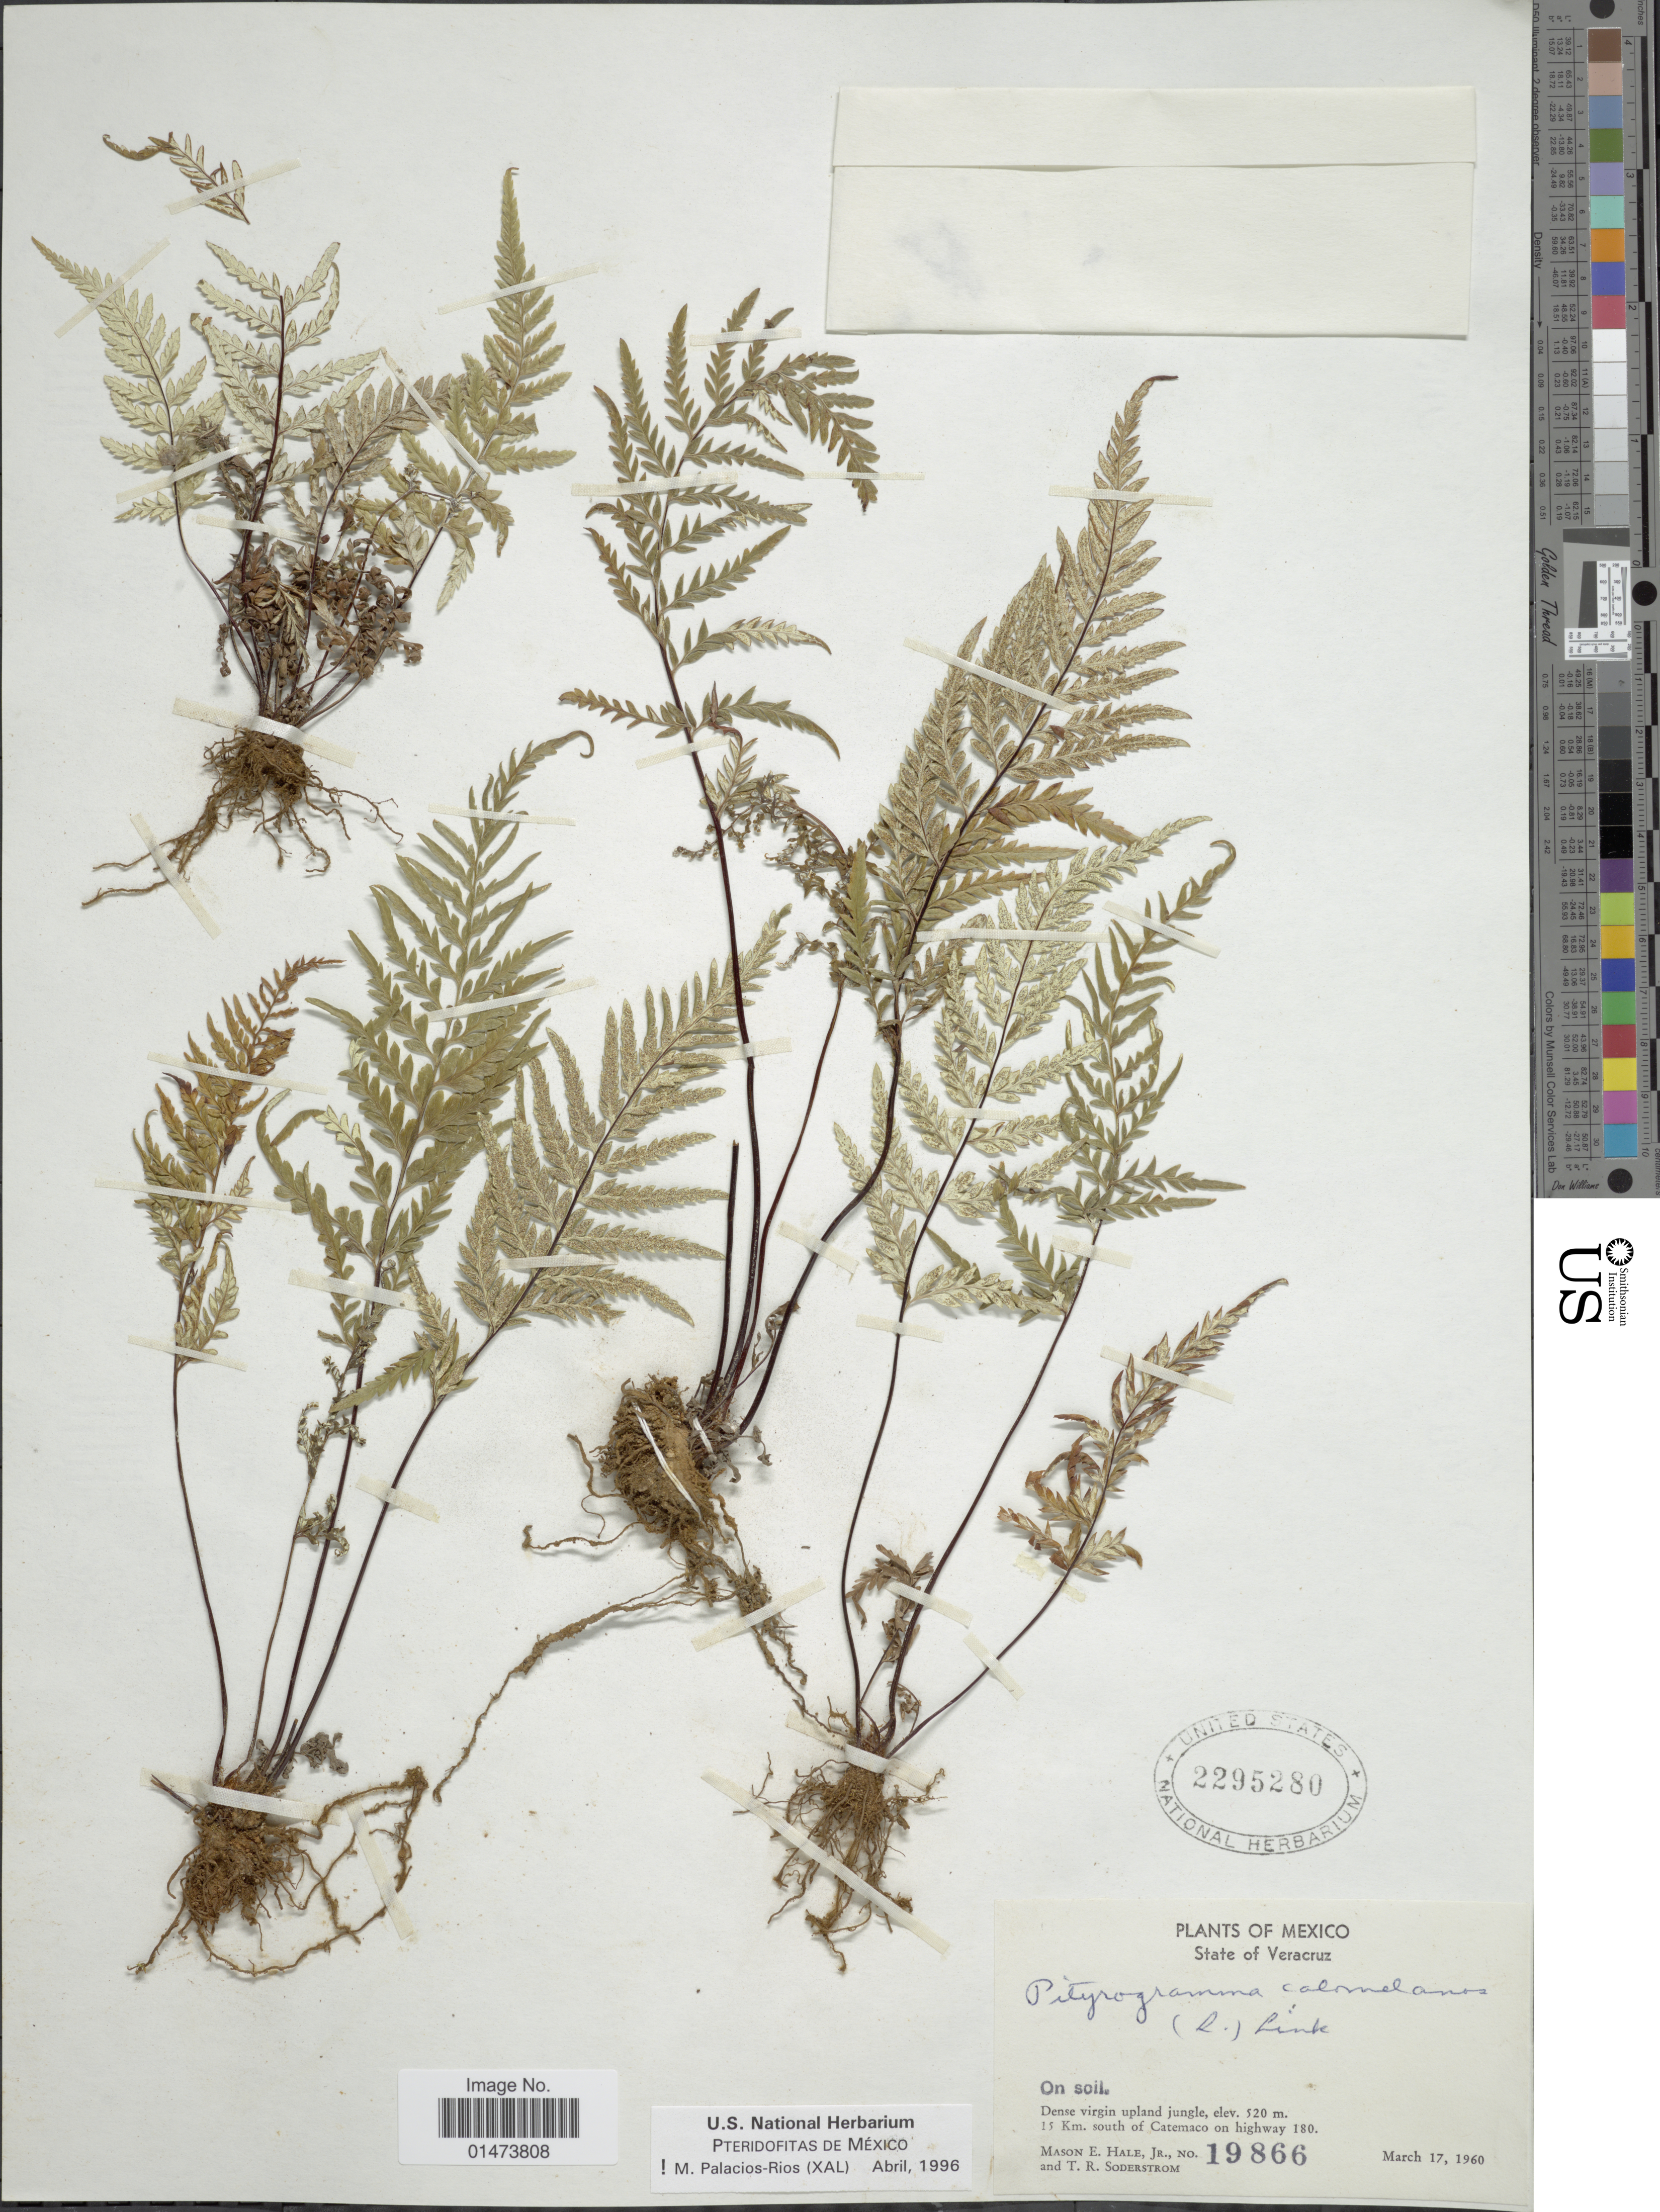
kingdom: Plantae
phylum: Tracheophyta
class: Polypodiopsida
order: Polypodiales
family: Pteridaceae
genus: Pityrogramma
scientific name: Pityrogramma calomelanos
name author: (L.) Link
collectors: M. Hale & T. R. Soderstrom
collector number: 19866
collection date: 1960-03-17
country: Mexico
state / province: Veracruz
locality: Veracruz, on soil, dense virgin upland jungle, 15 Km. south of Catemaco on highway 180.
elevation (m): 520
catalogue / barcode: US 2295280